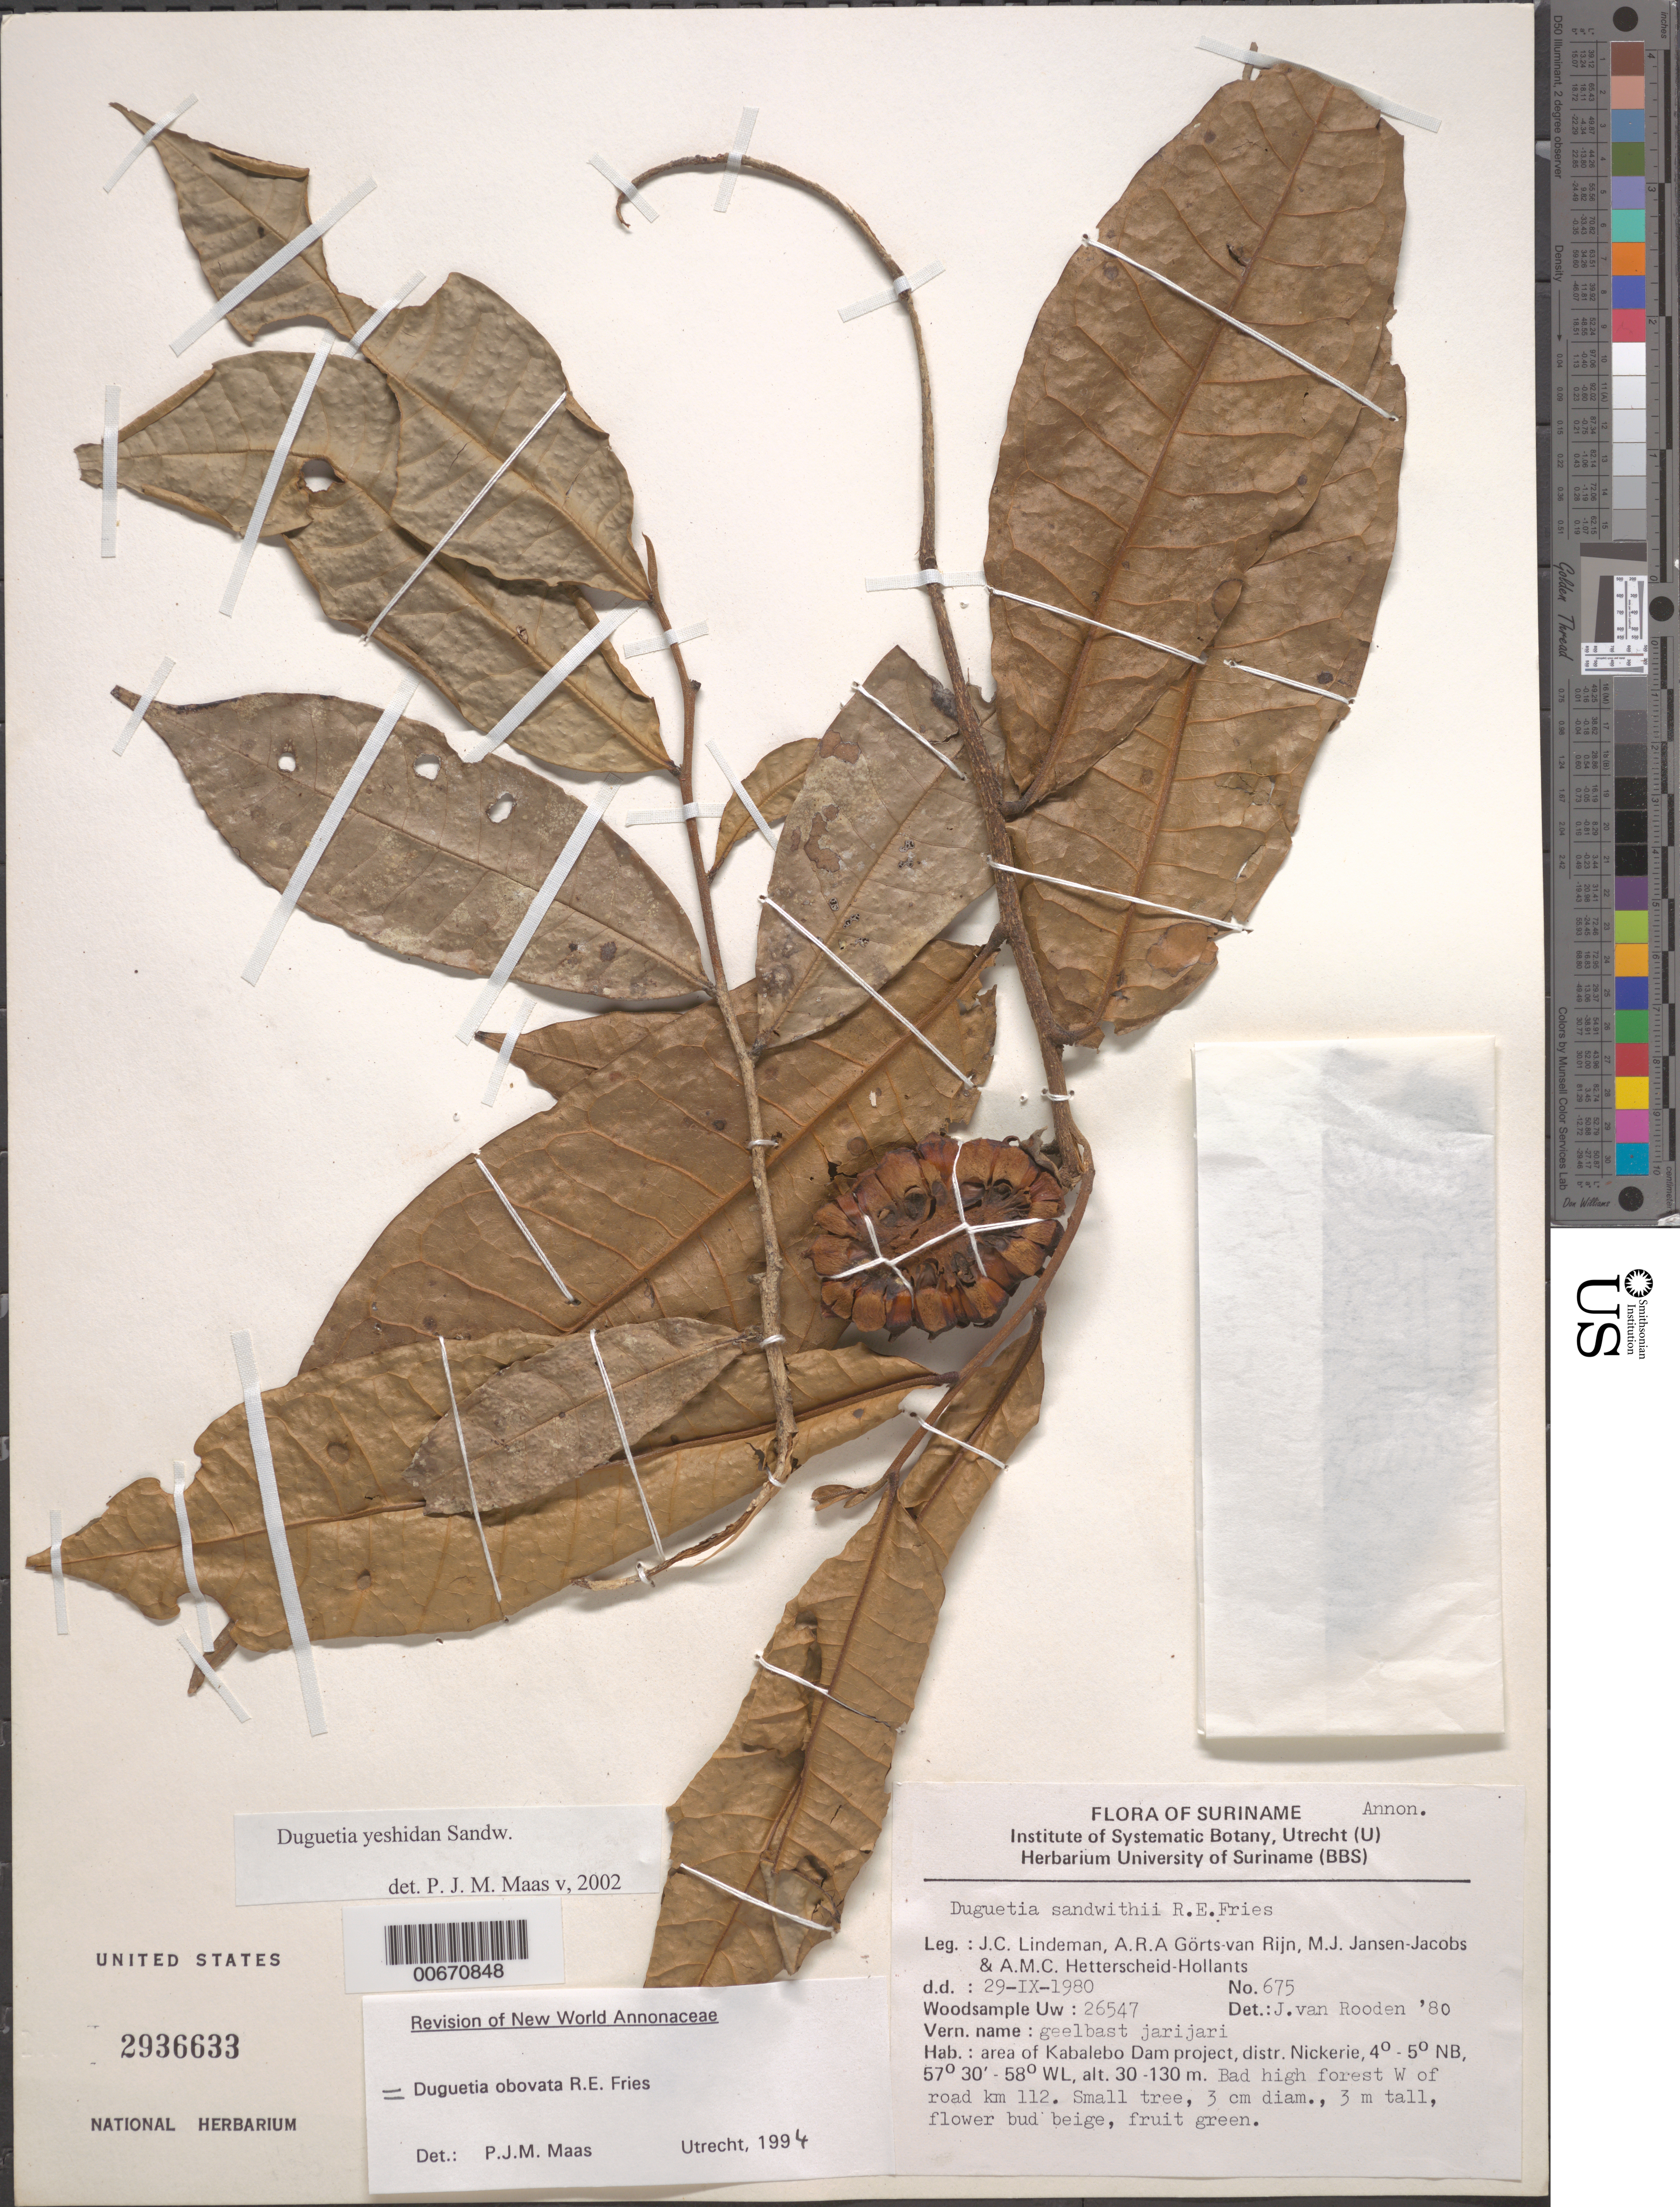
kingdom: Plantae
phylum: Tracheophyta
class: Magnoliopsida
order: Magnoliales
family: Annonaceae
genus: Duguetia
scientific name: Duguetia yeshidan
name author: Sandwith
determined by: Maas, Paul J. M.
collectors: J. C. Lindeman, A. .R. A. Görts-van Rijn, M. J. Jansen-Jacobs & A. Hetterscheid-Hollants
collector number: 80 675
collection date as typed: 29-Sep-80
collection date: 1980-09-29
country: Suriname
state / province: Nickerie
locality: Kabalebo Dam project area, km 112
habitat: High forest along road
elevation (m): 30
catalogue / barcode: US 2936633